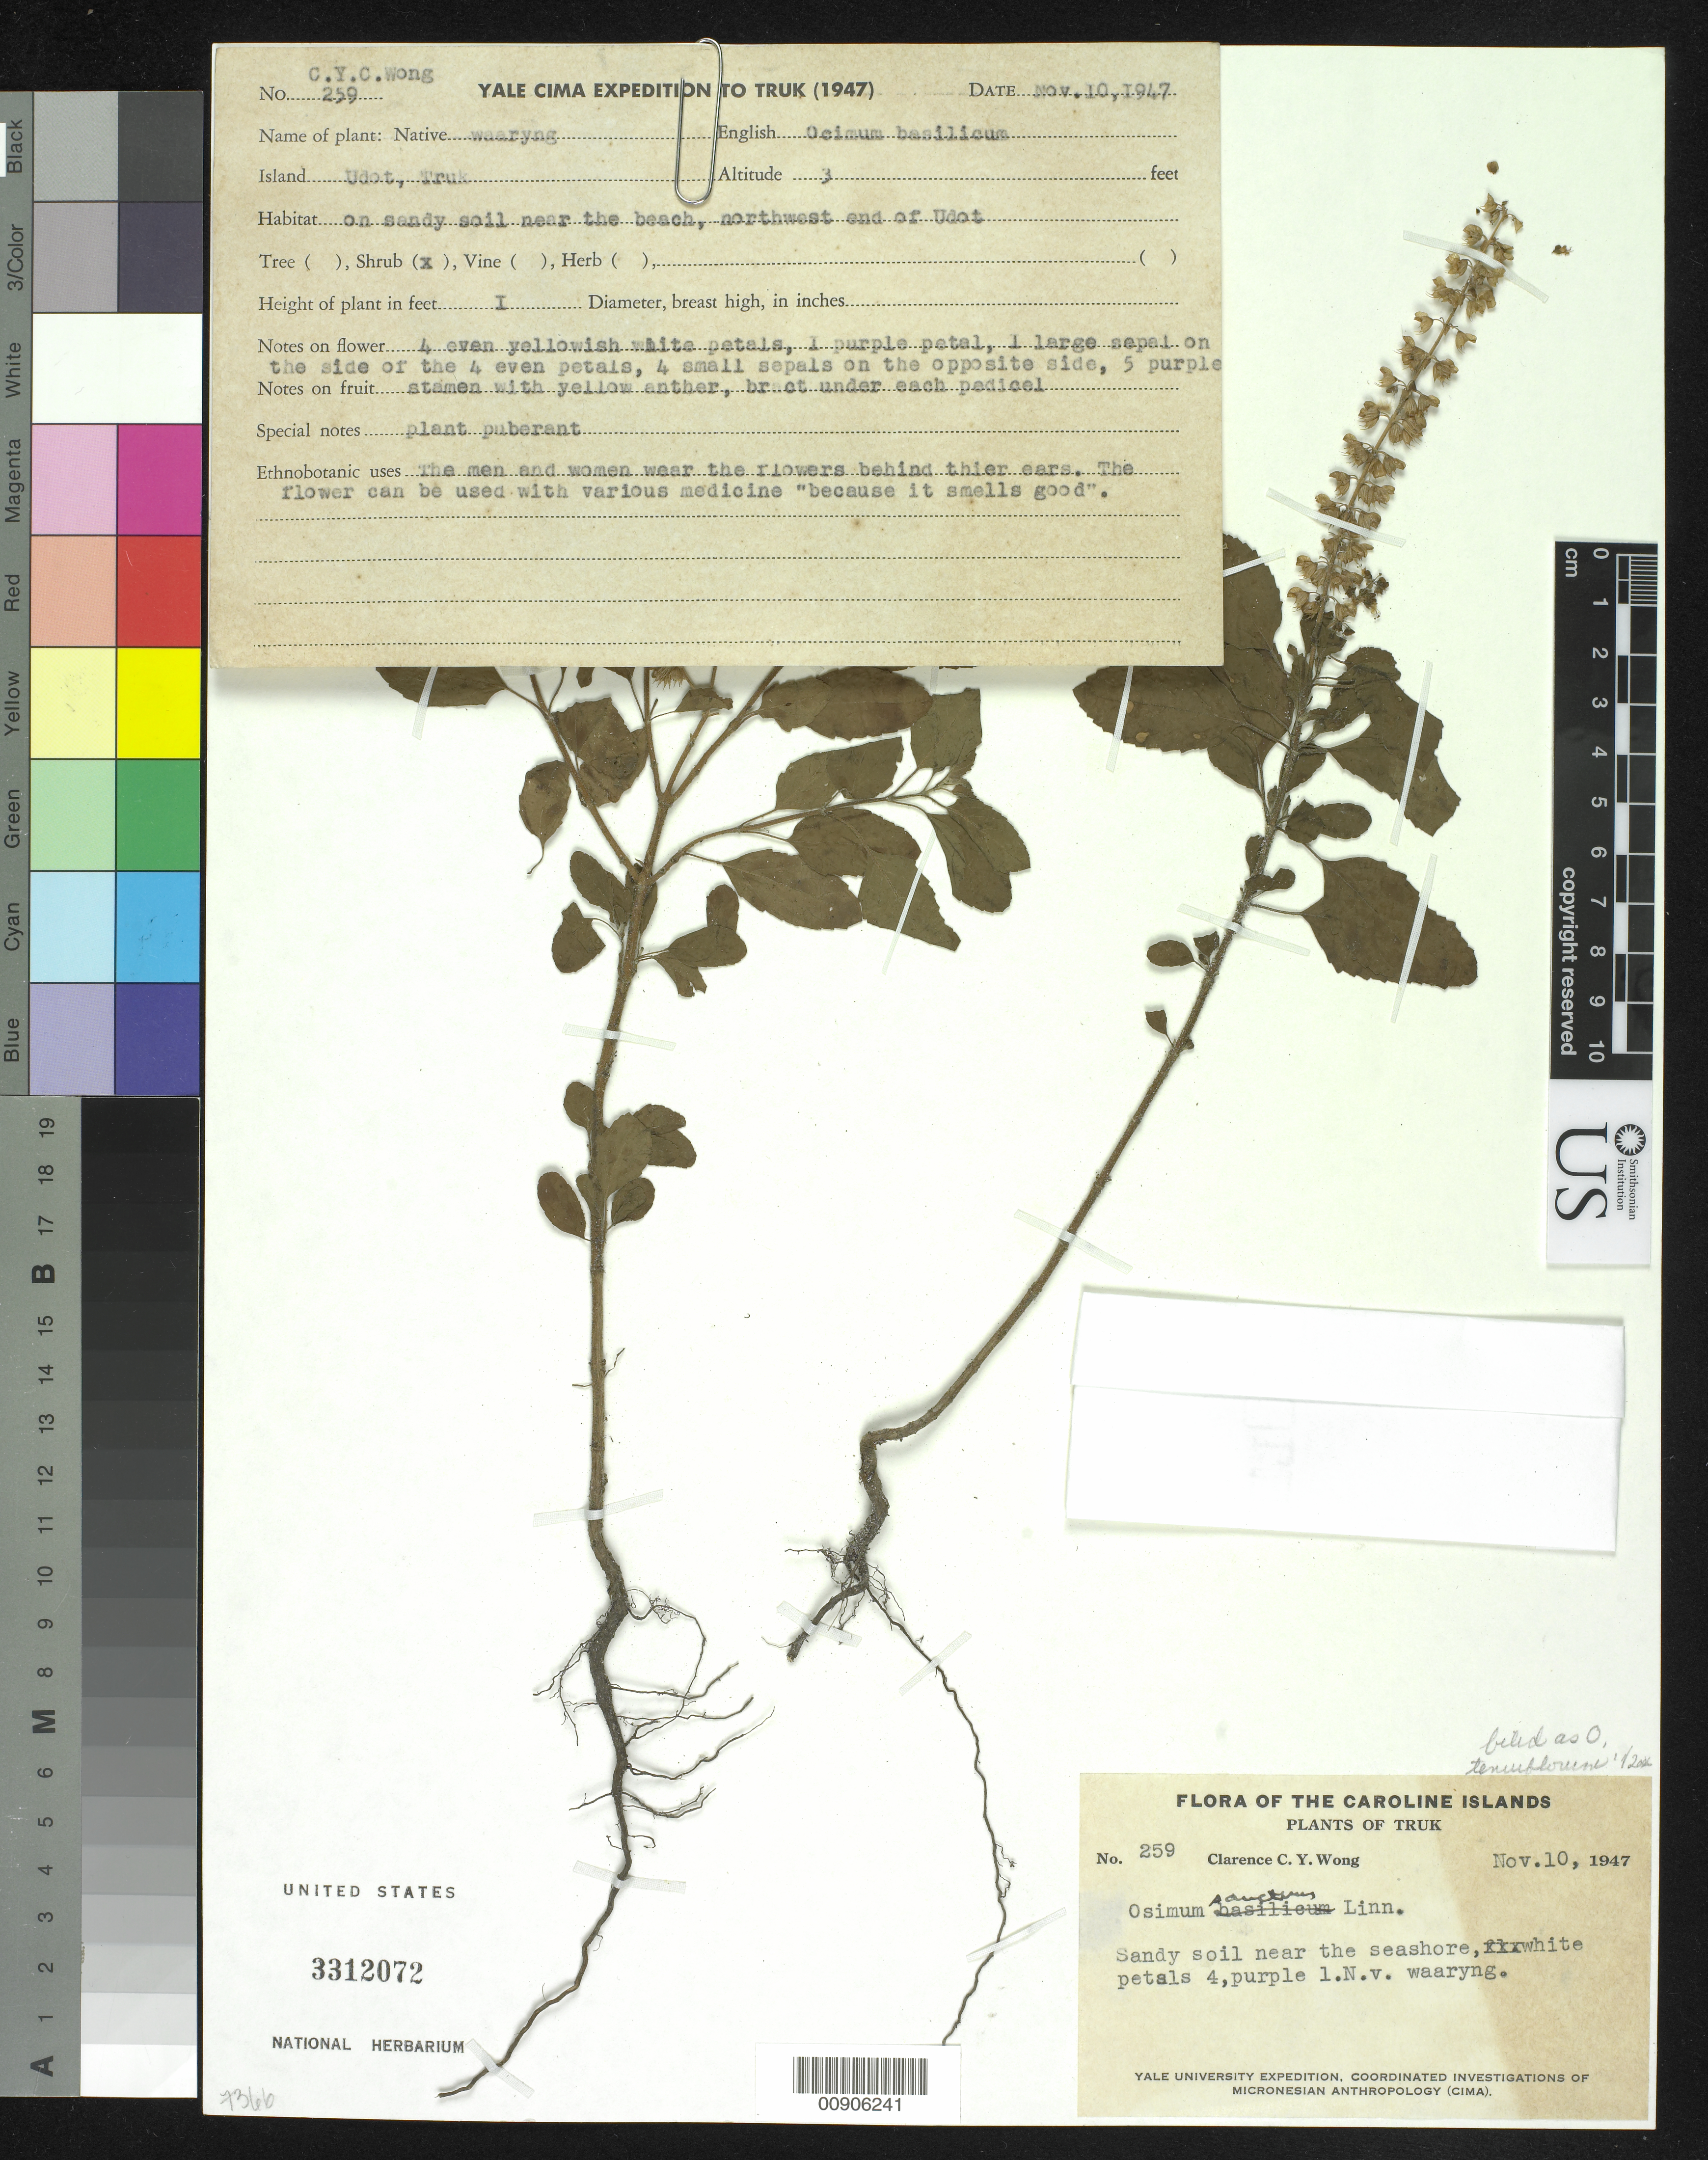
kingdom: Plantae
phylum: Tracheophyta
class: Magnoliopsida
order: Lamiales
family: Lamiaceae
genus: Ocimum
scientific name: Ocimum tenuiflorum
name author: L.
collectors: C. Wong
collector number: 259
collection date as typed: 10 Nov 1947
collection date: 1947-11-10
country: Micronesia, Federated States of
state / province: Truk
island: Udot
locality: Northwest end of Udot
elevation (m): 1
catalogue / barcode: US 3312072